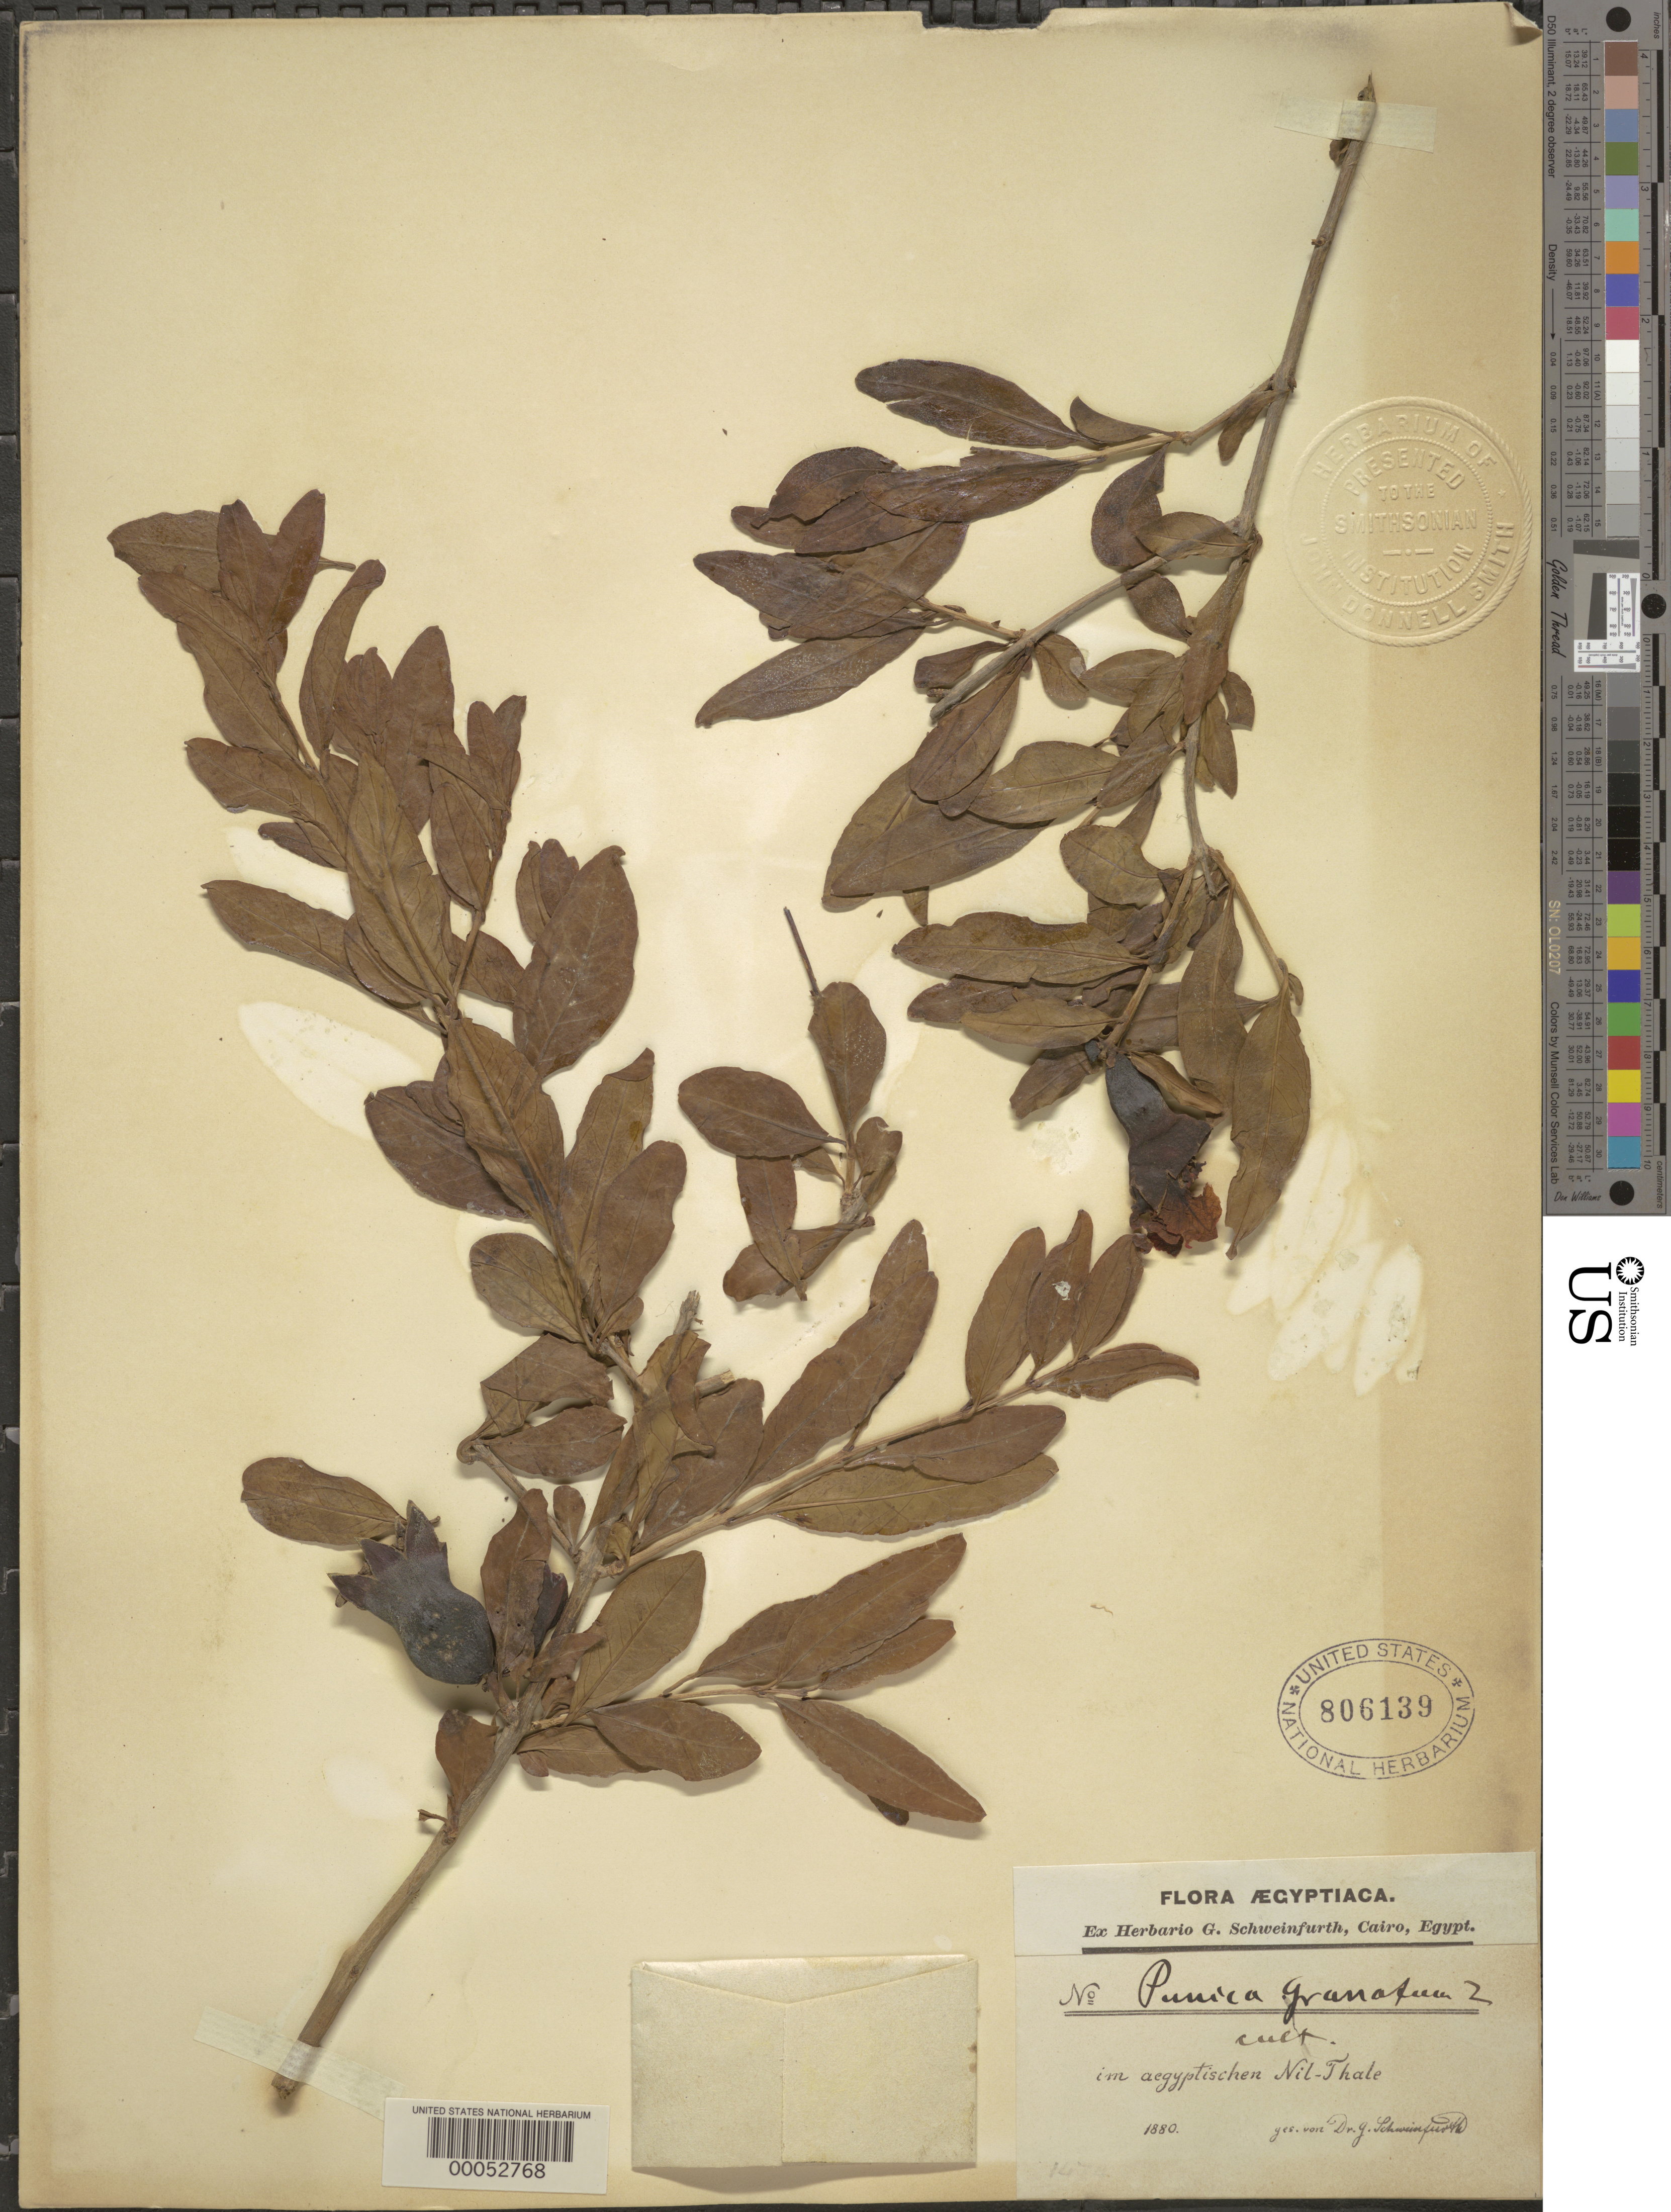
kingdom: Plantae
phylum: Tracheophyta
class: Magnoliopsida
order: Myrtales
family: Lythraceae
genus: Punica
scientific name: Punica granatum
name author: L.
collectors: G. A. Schweinfurth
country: Egypt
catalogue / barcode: US 806139